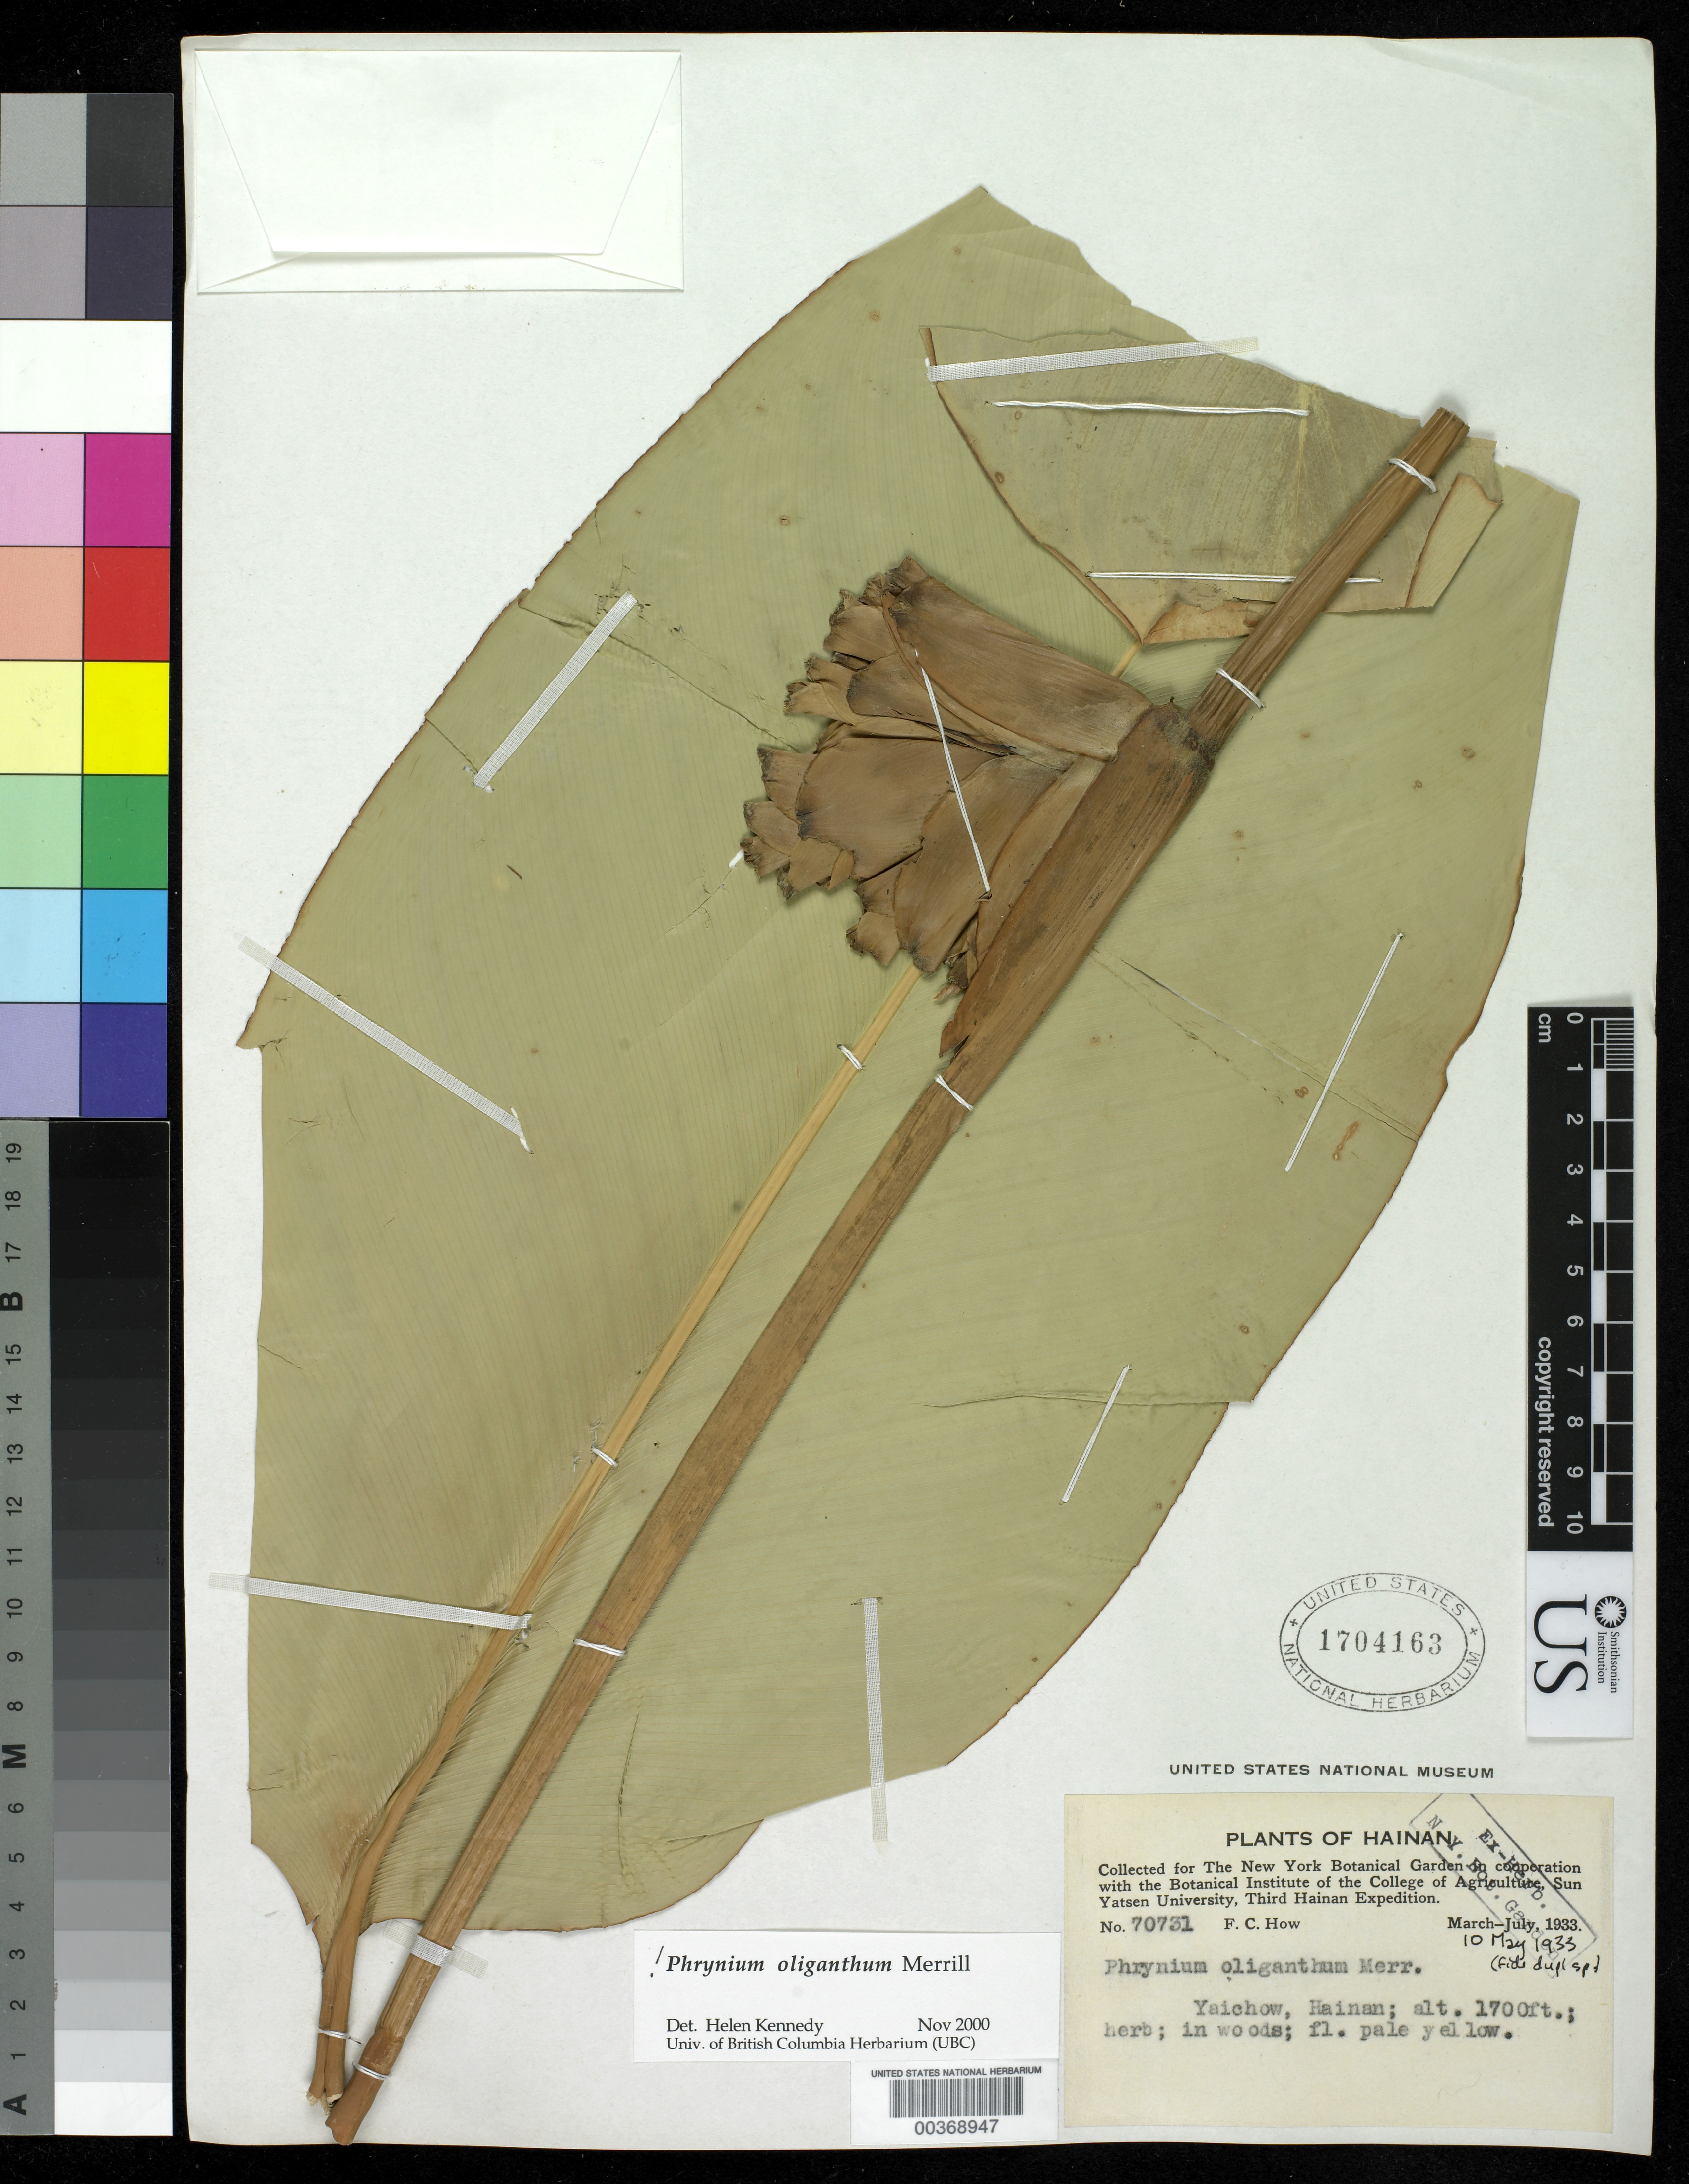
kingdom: Plantae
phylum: Tracheophyta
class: Liliopsida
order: Zingiberales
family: Marantaceae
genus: Phrynium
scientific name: Phrynium oliganthum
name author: Merr.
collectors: F. How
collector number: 70731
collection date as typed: Mar 1933 to -- Jul 1933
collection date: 1933-03/1933-07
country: China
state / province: Hainan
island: Hainan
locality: Plants of hainan, yaichow, hainan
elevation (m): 518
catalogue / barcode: US 1704163